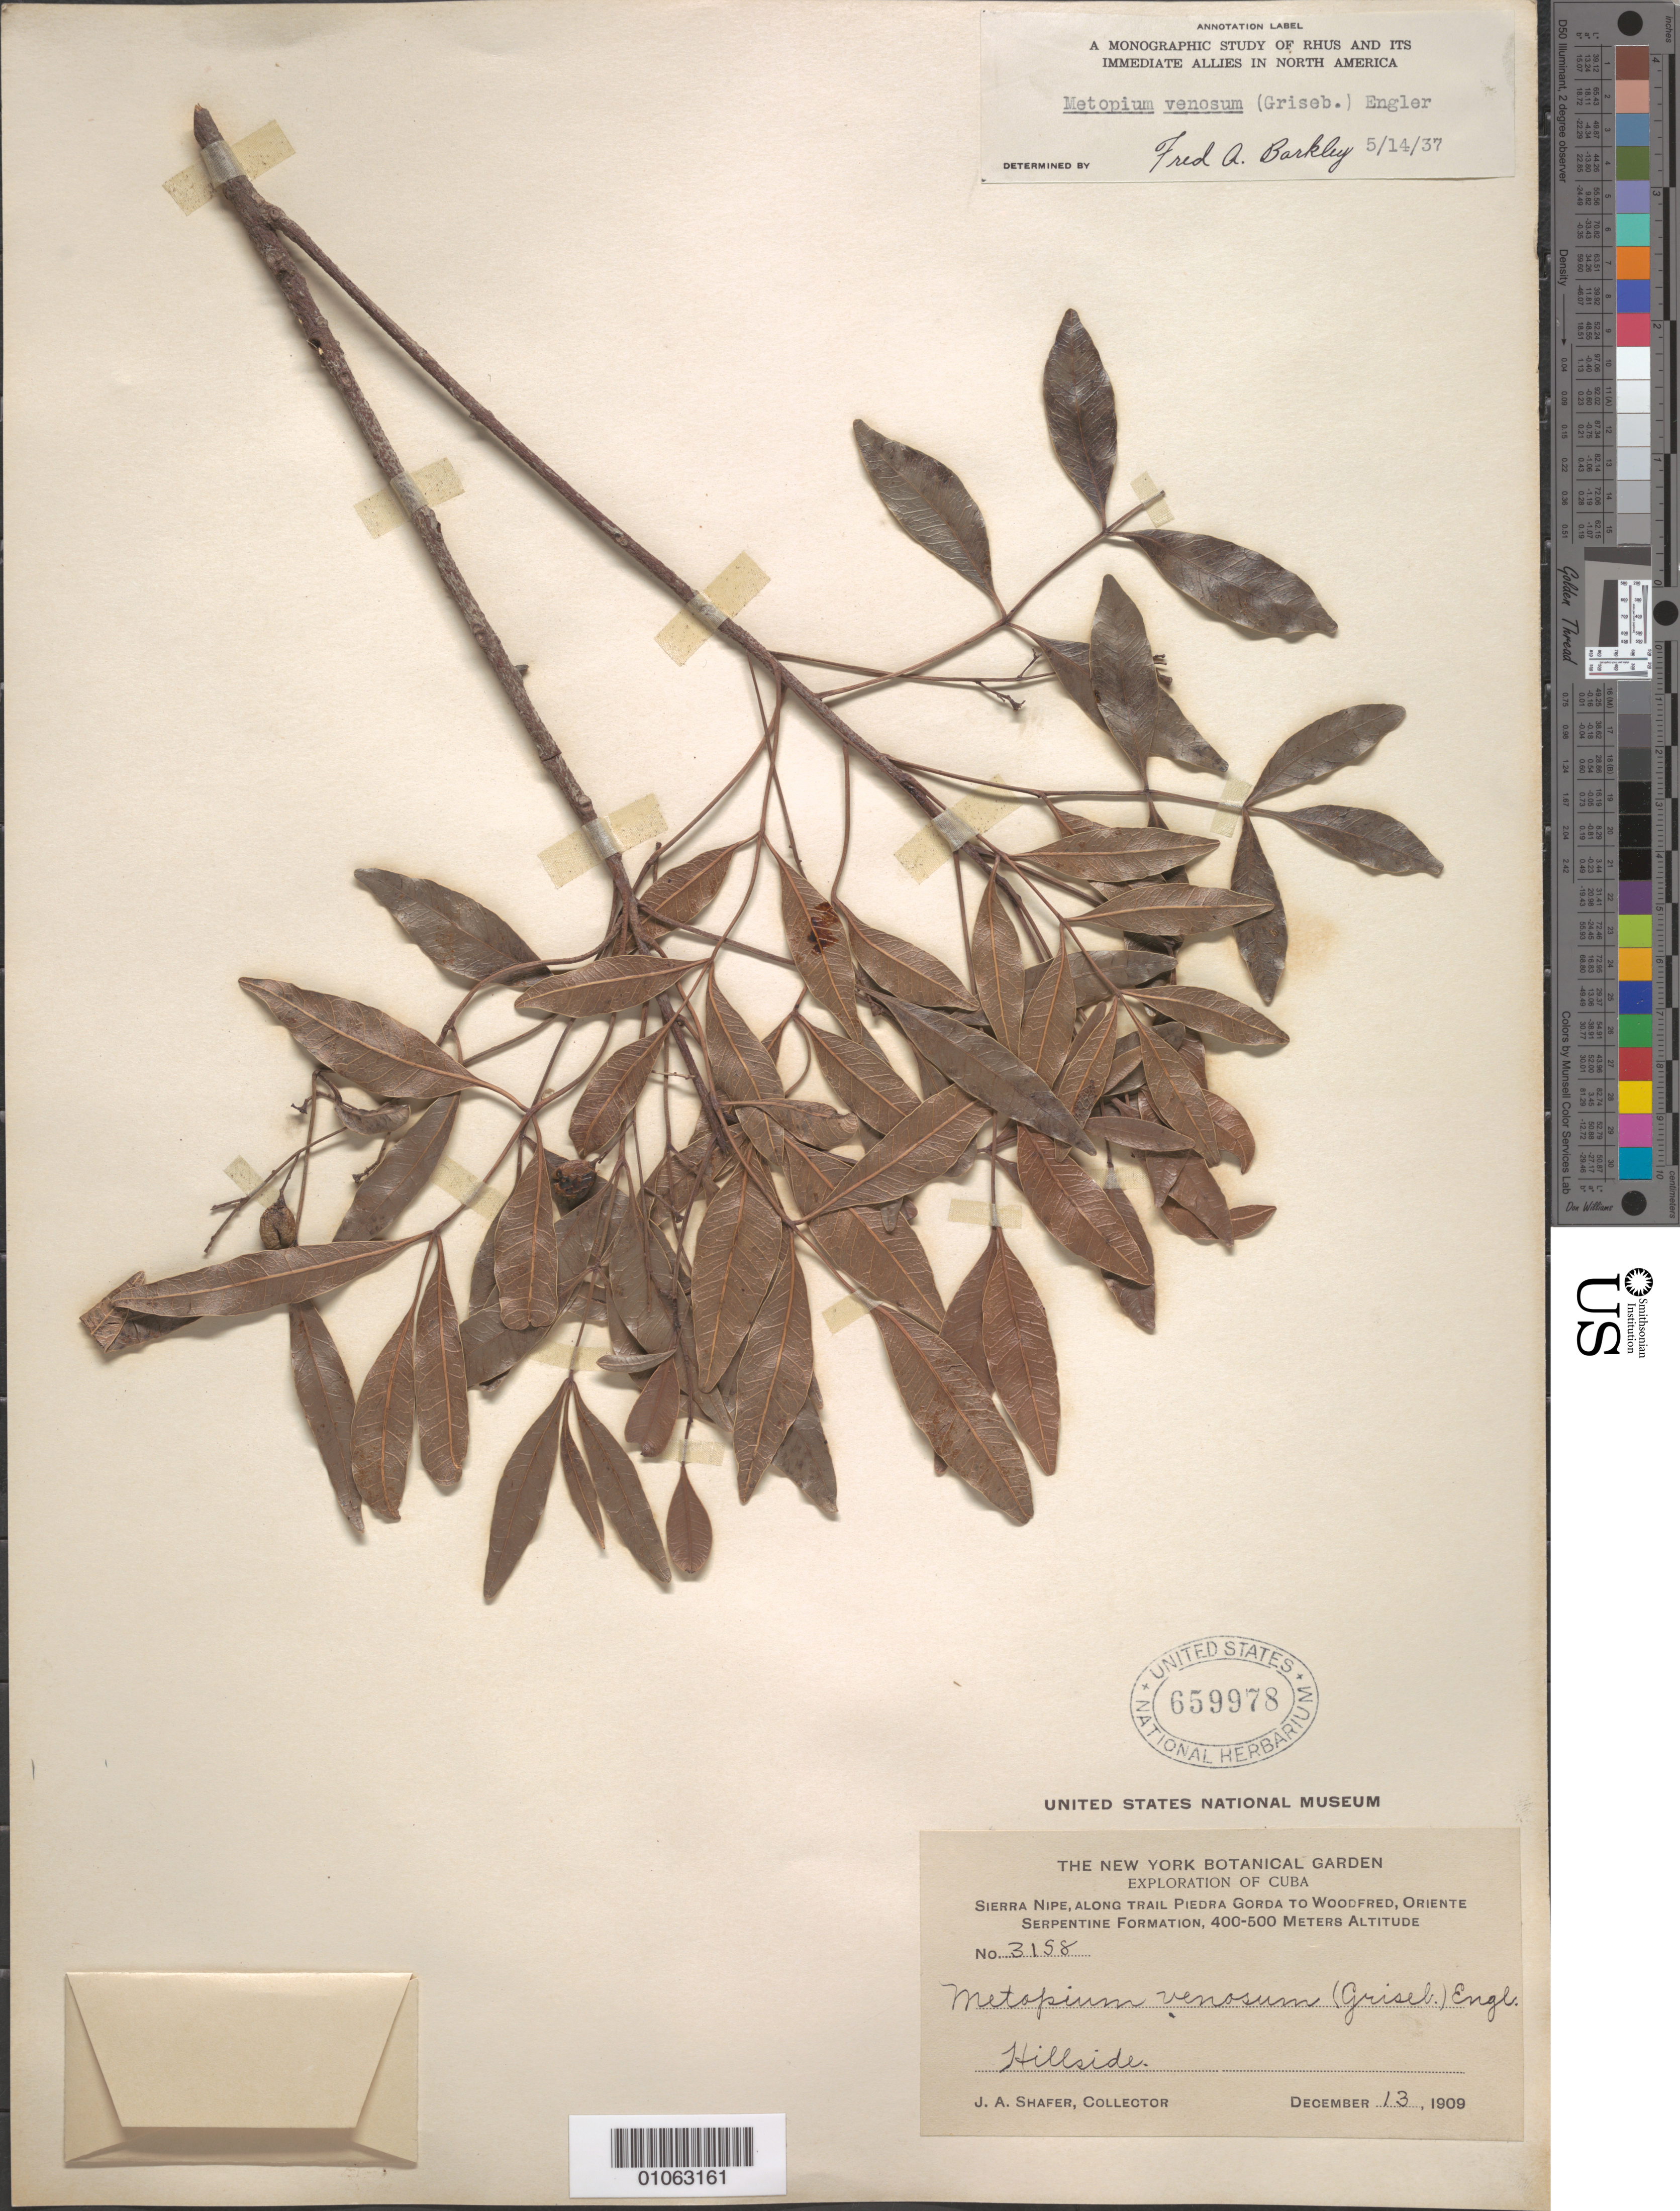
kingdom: Plantae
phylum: Tracheophyta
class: Magnoliopsida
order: Sapindales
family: Anacardiaceae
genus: Metopium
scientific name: Metopium venosum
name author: (Griseb.) Engl.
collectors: J. A. Shafer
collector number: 3158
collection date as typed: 13 Dec 1909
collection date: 1909-12-13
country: Cuba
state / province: Holguín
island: Cuba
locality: Sierra Nipe, Along trail Piedra Gorda to Woodfred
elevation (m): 400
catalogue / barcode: US 659978